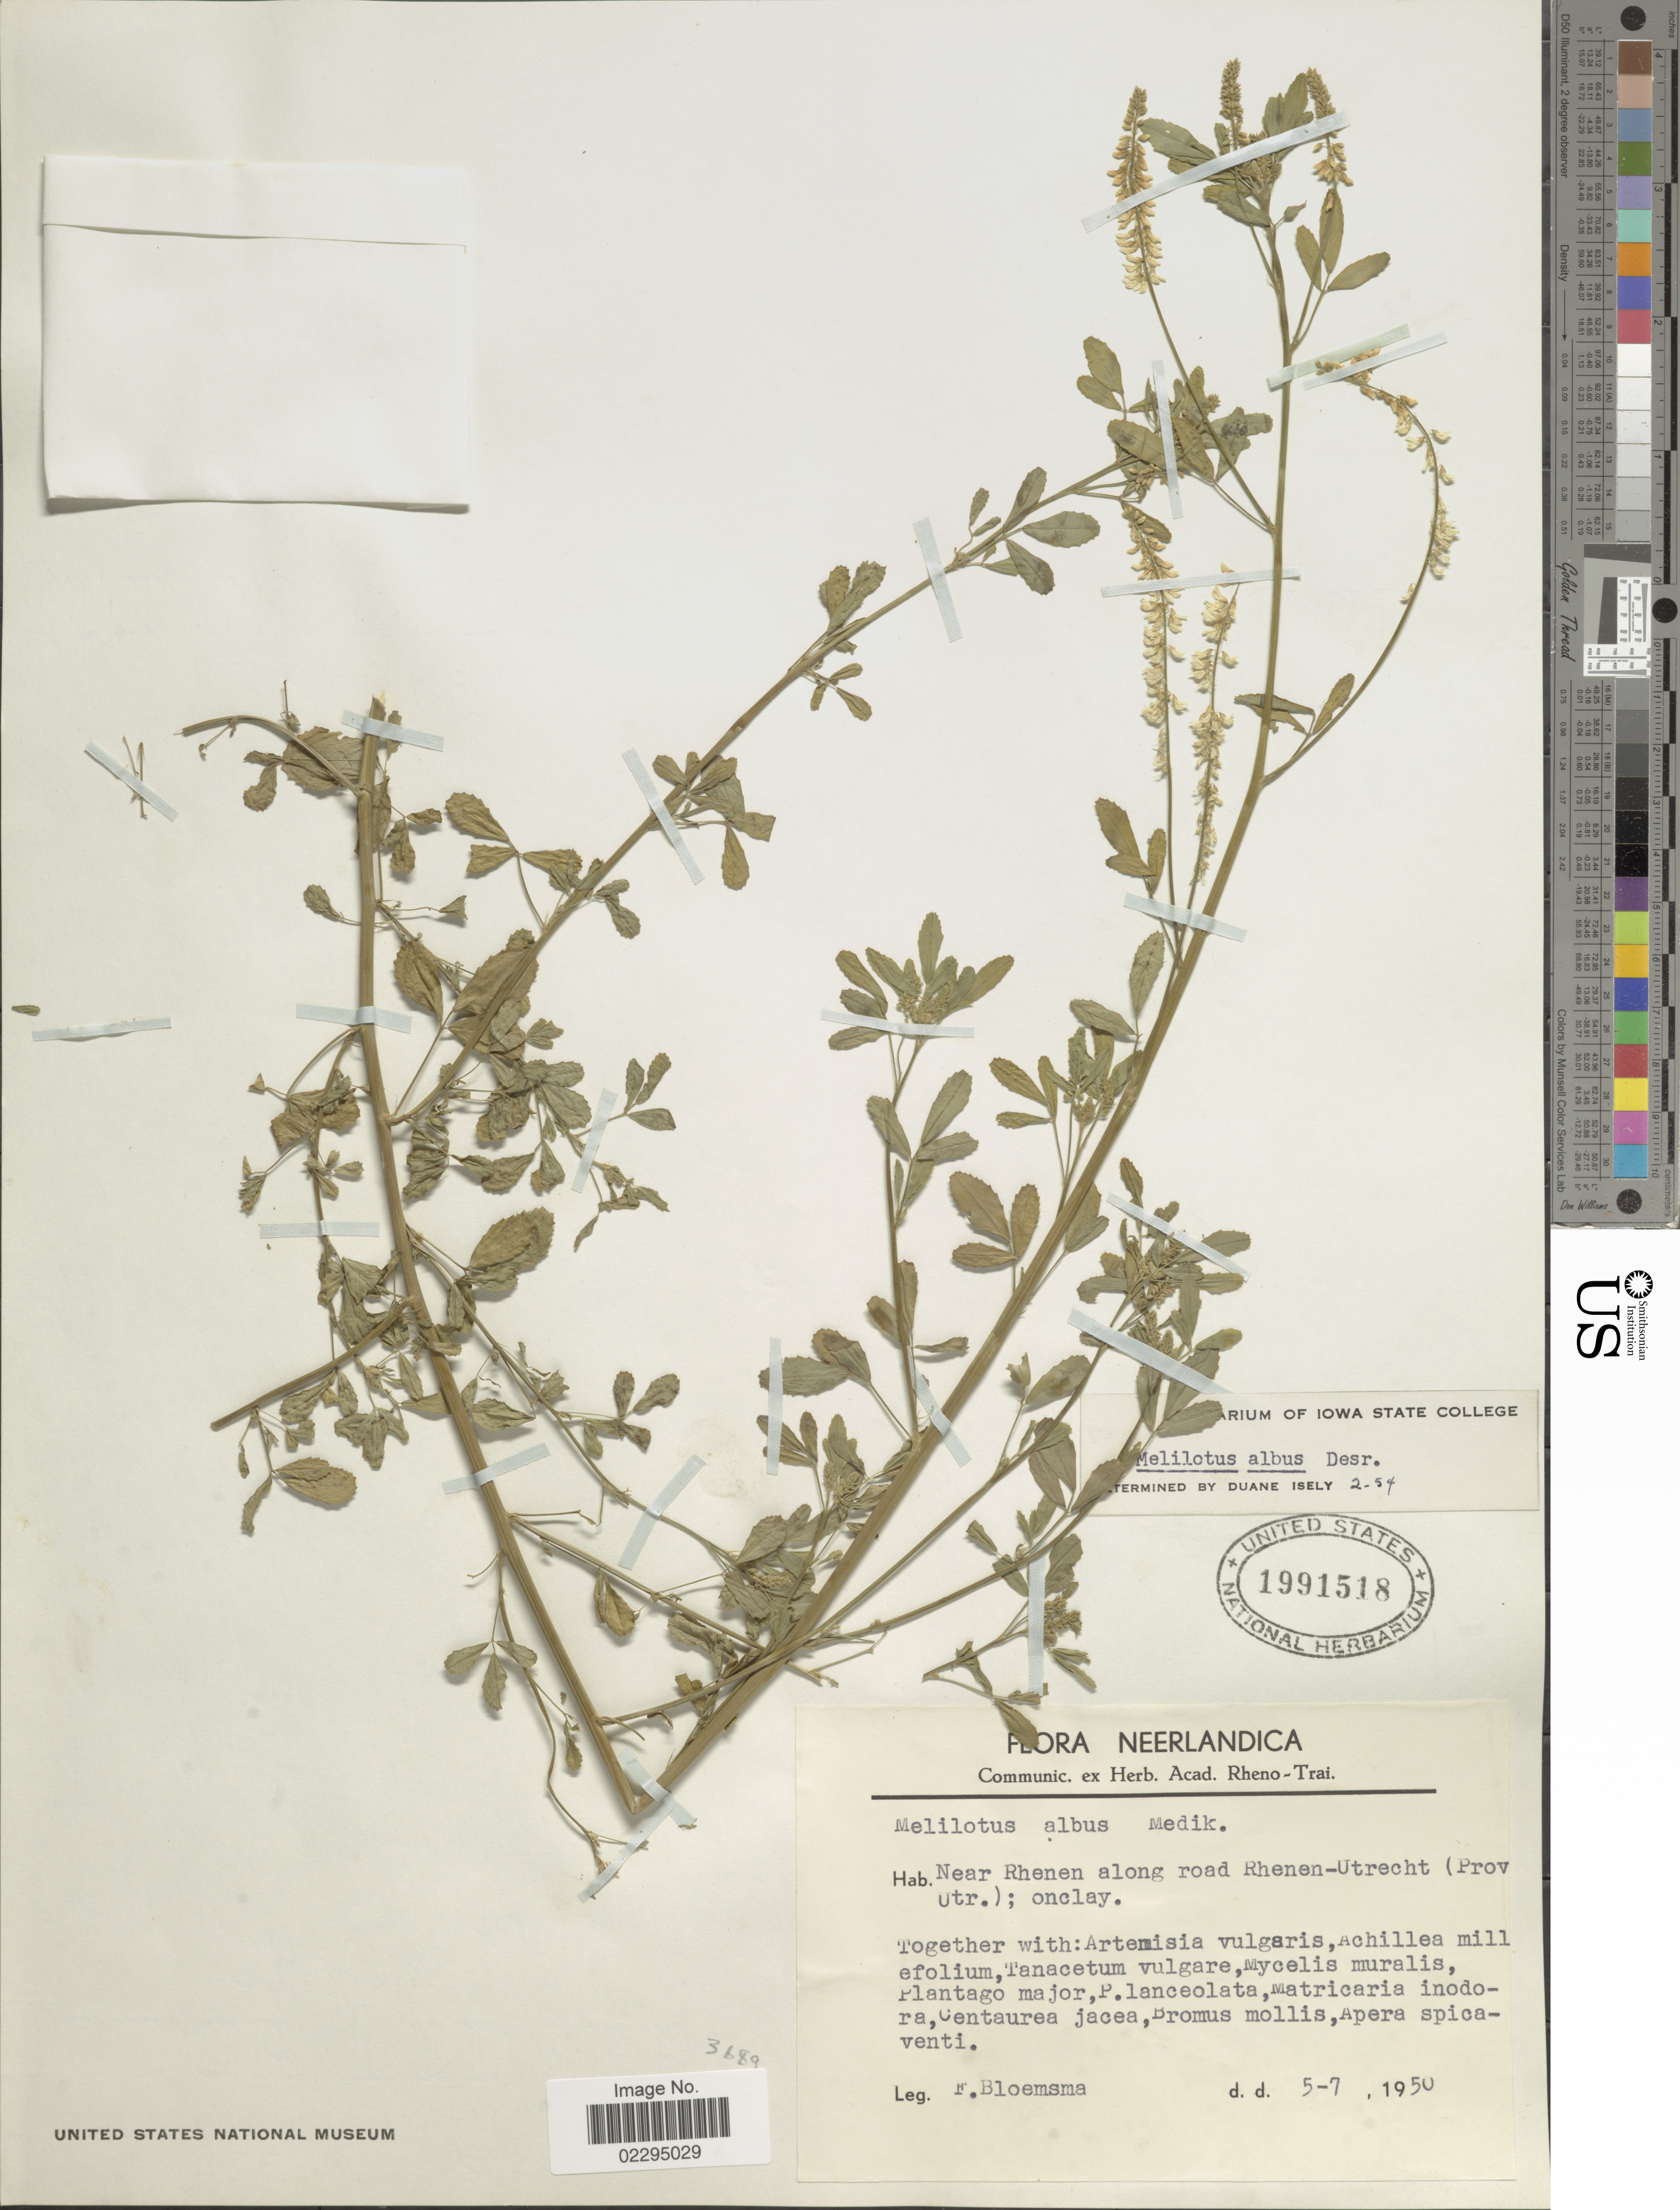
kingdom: Plantae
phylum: Tracheophyta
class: Magnoliopsida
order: Fabales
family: Fabaceae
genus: Melilotus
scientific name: Melilotus albus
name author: Medik.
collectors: F. Bloemsma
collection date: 1950-07-05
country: Netherlands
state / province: Utrecht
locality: Neerlandica. near Rhenen along road Rhen-Utrecht (Prov. Utrecht.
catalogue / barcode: US 1991518